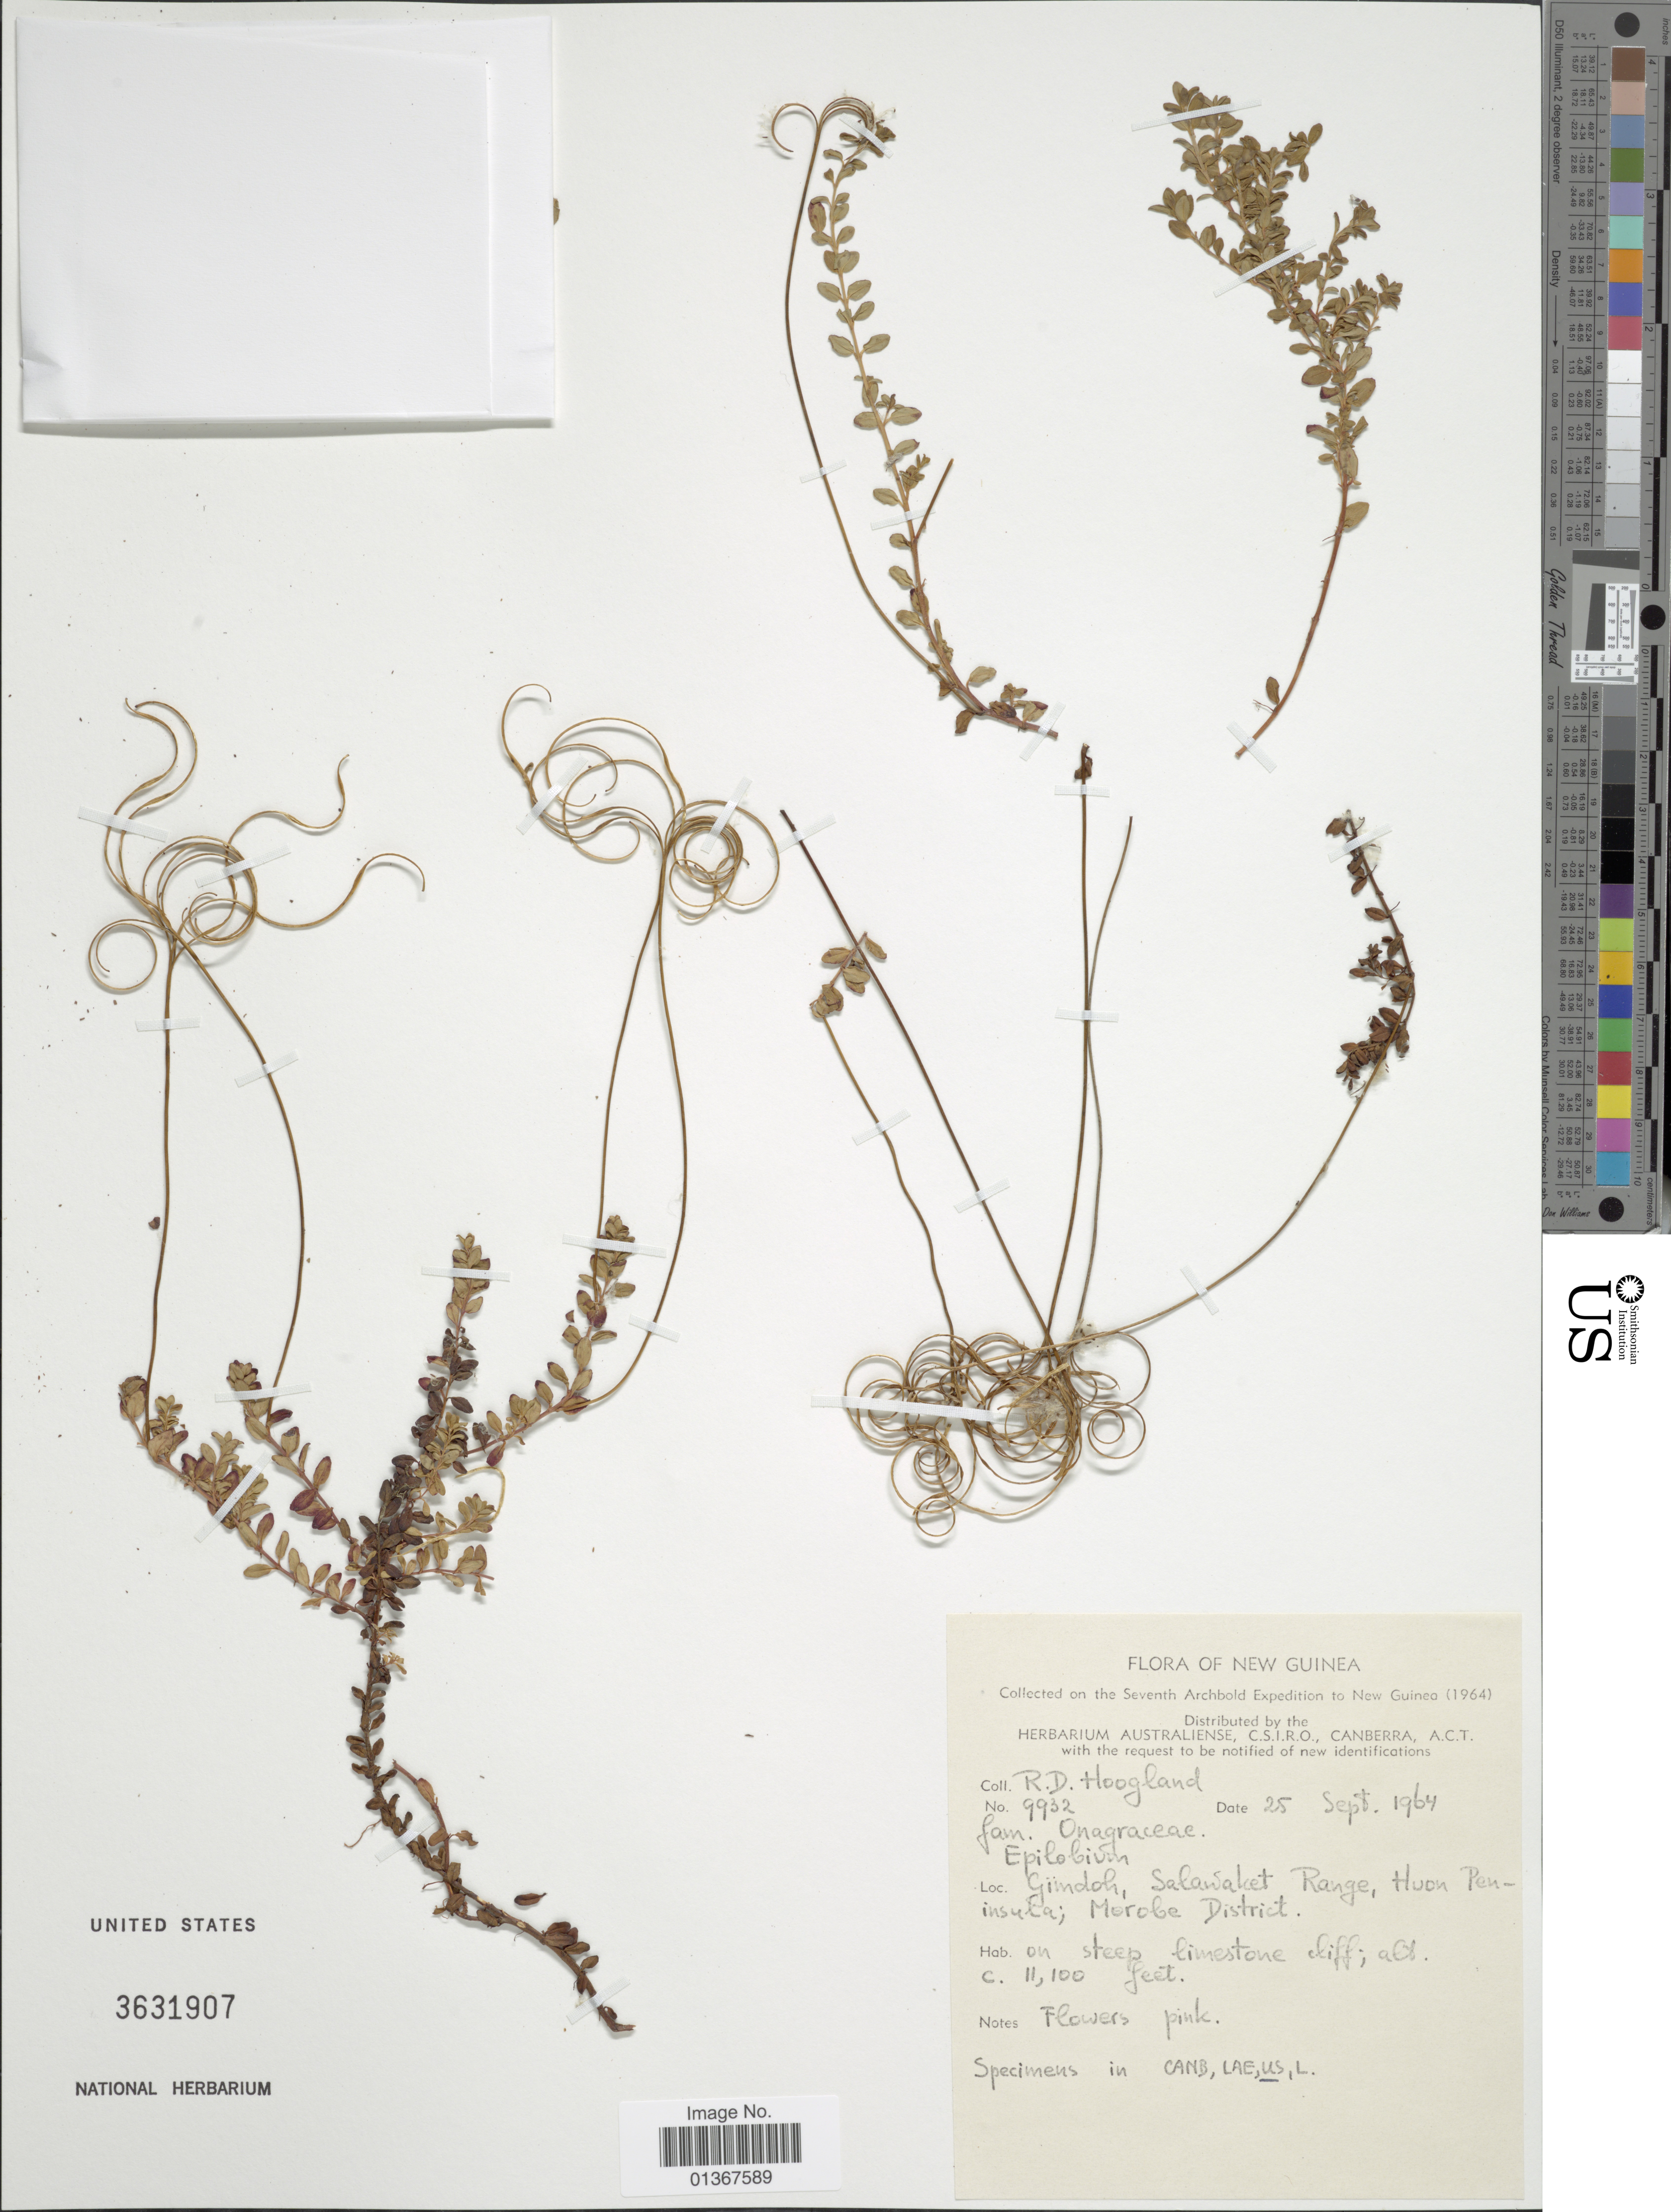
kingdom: Plantae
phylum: Tracheophyta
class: Magnoliopsida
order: Myrtales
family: Onagraceae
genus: Epilobium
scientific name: Epilobium sp.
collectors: R. D. Hoogland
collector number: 9932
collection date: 1964-09-25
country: Papua New Guinea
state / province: Morobe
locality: Giindoh [interpreted], Salawaket Range, Huon Peninsula.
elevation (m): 3383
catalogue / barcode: US 3631907